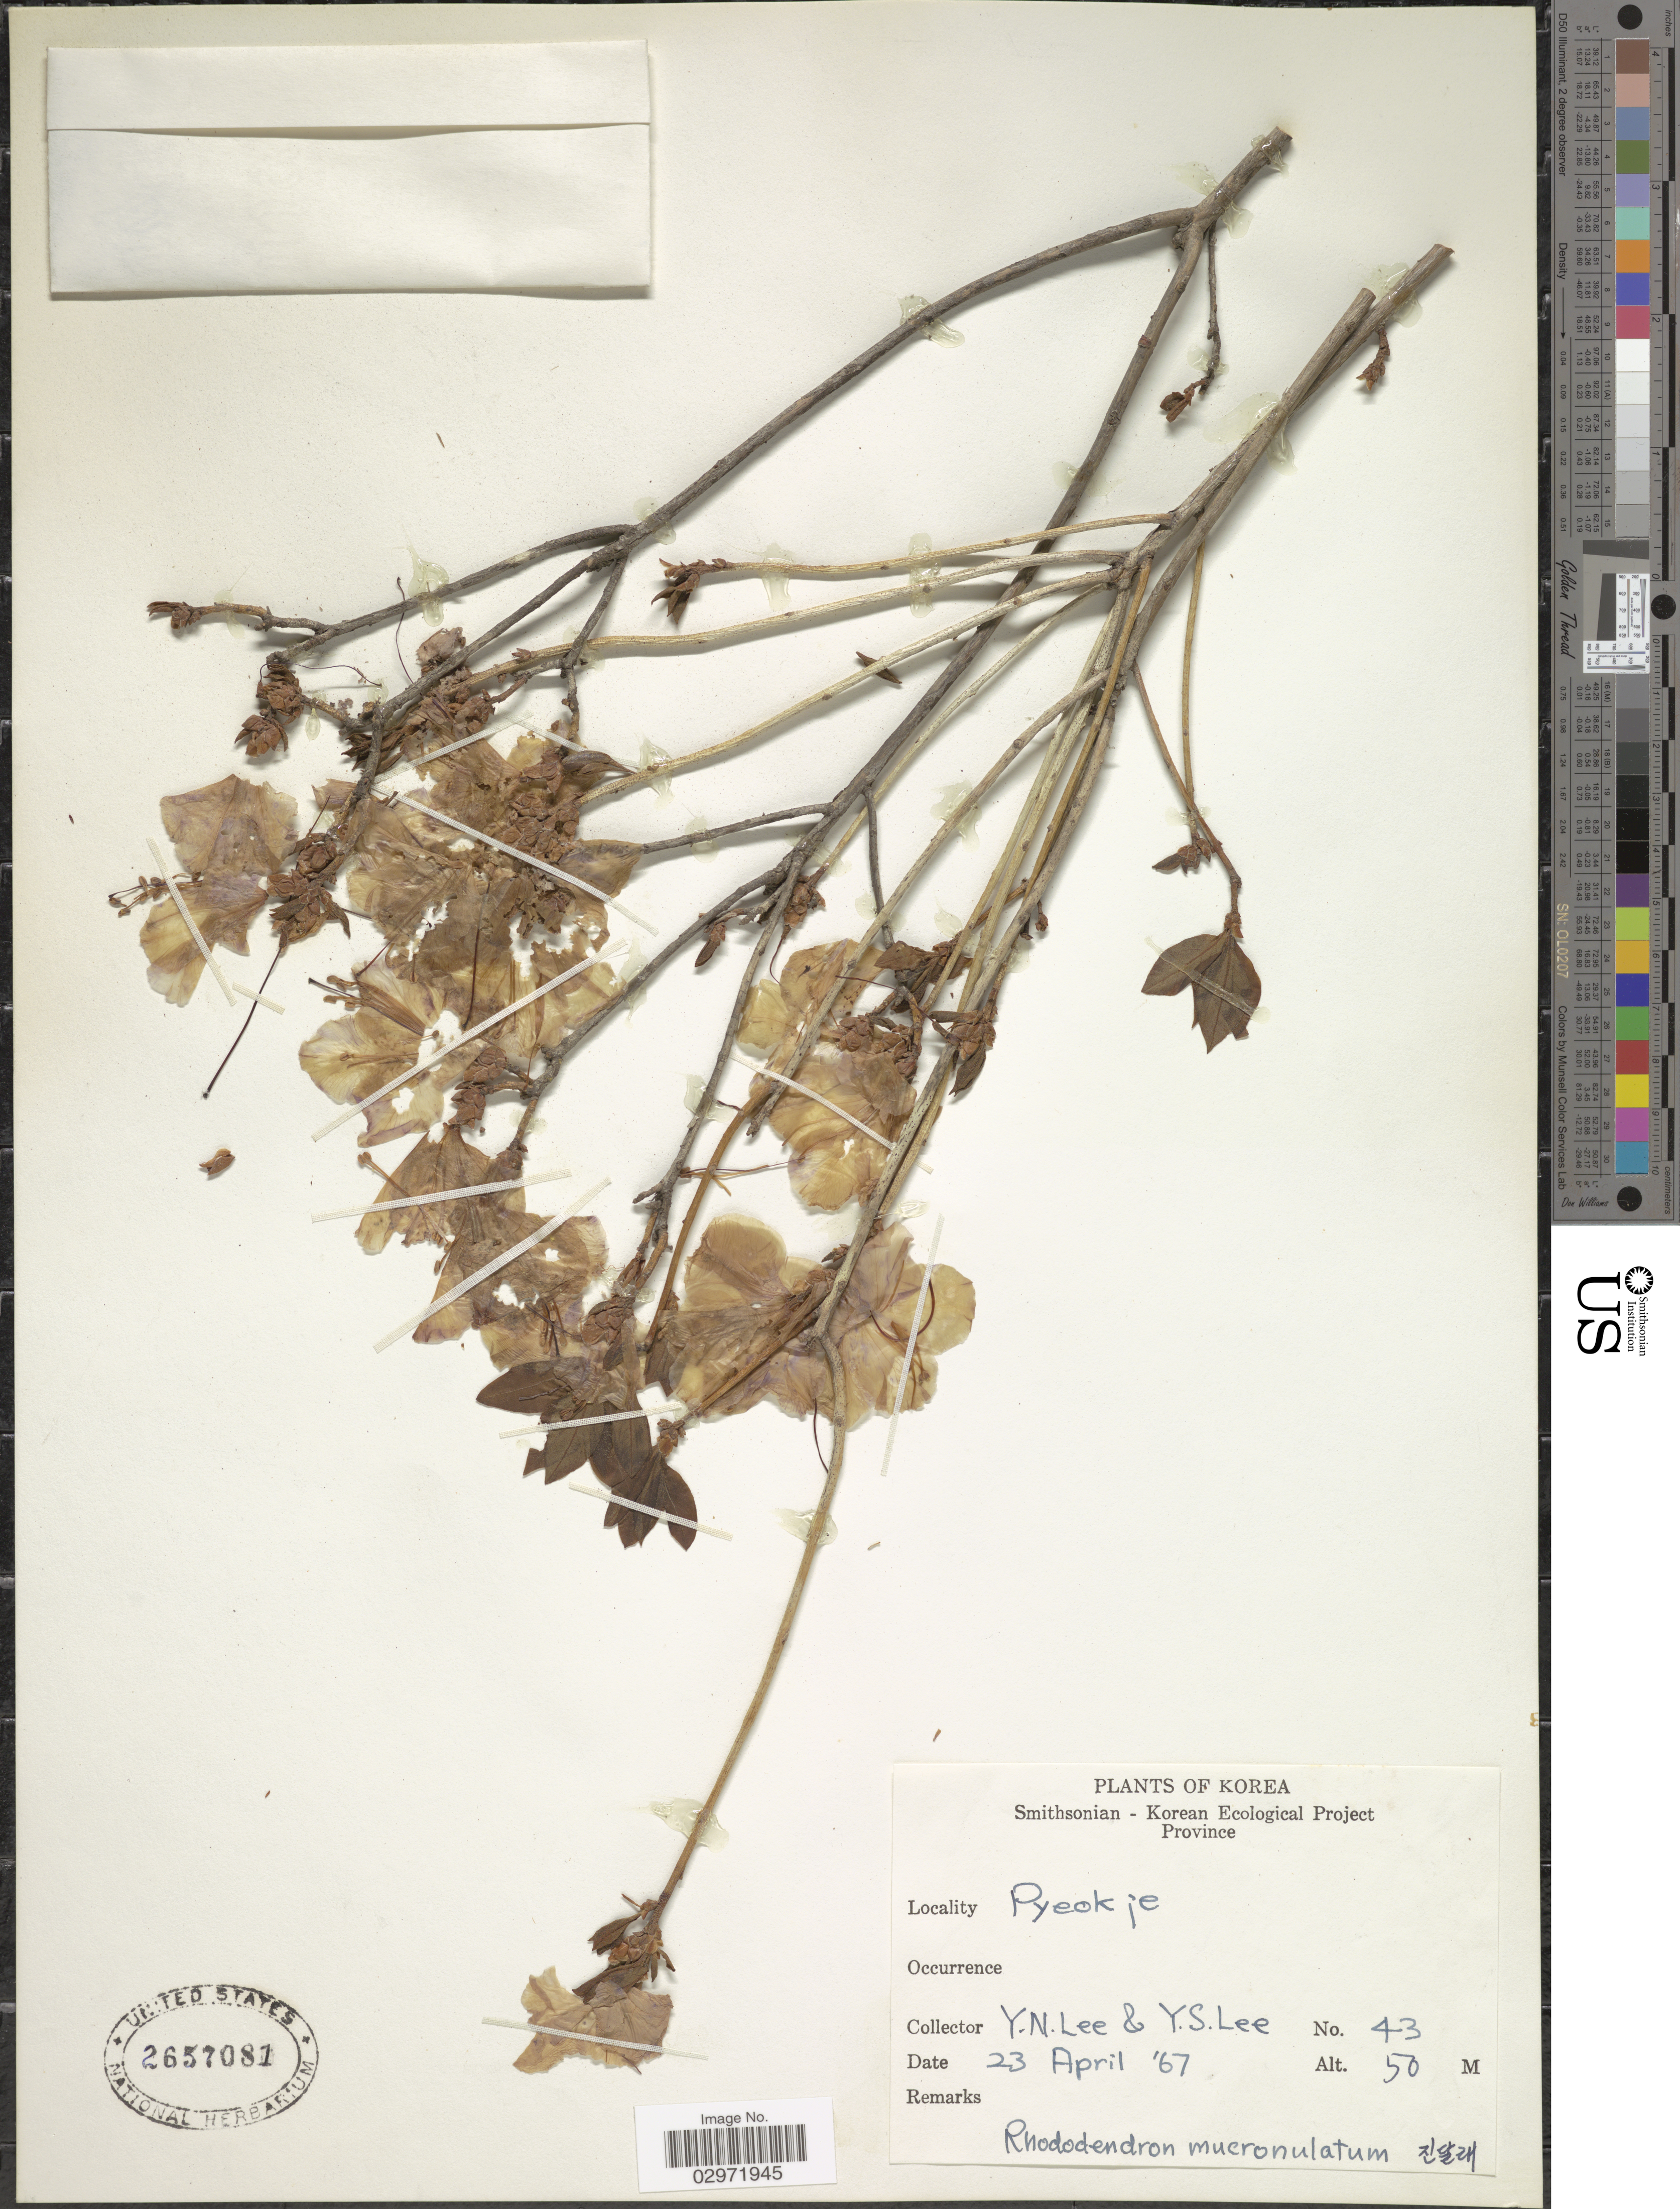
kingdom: Plantae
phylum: Tracheophyta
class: Magnoliopsida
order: Ericales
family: Ericaceae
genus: Rhododendron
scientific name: Rhododendron mucronulatum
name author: Turcz.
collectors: Y. N. Lee & Y. S. Lee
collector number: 43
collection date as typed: Transcribed d/m/y: 23/4/67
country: South Korea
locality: Pyeokje.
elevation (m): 50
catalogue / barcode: US 2657081